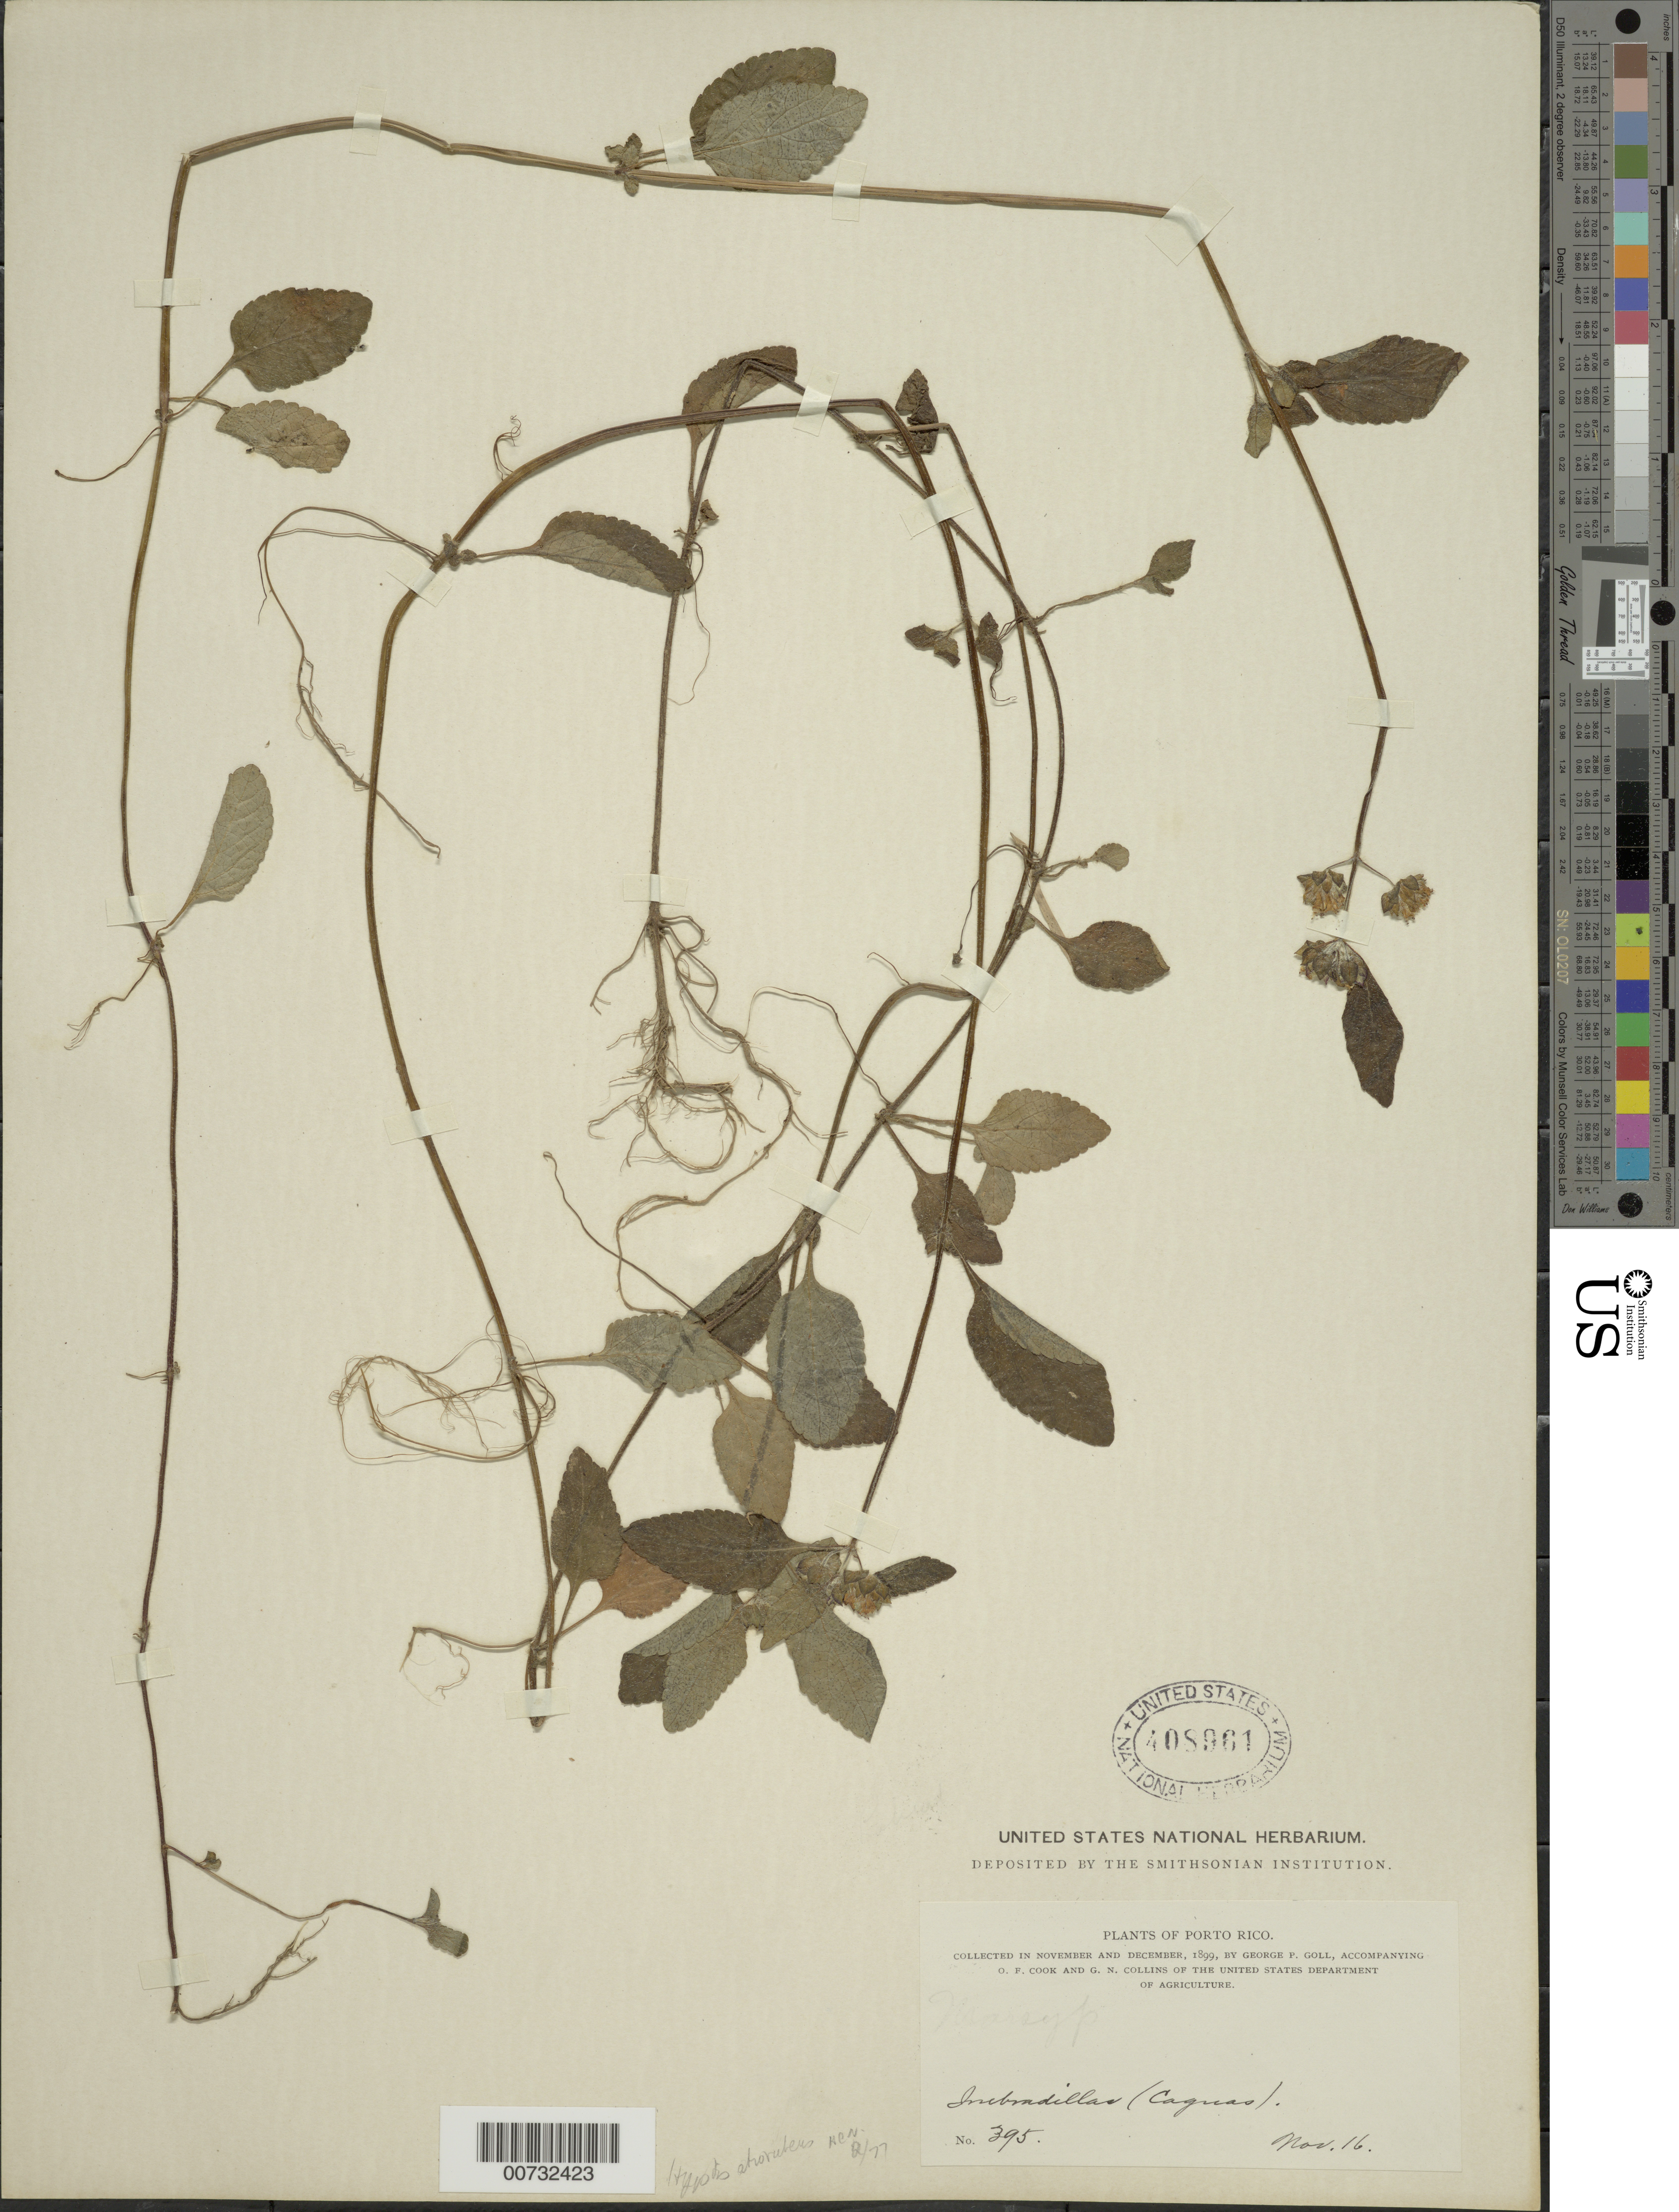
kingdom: Plantae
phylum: Tracheophyta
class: Magnoliopsida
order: Lamiales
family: Lamiaceae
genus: Hyptis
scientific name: Hyptis atrorubens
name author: Poit.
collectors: G. Goll, O. F. Cook & G. N. Collins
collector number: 395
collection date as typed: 16 Nov 1899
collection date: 1899-11-16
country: Puerto Rico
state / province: Caguas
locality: Quebradillas (Caguas)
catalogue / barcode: US 408961